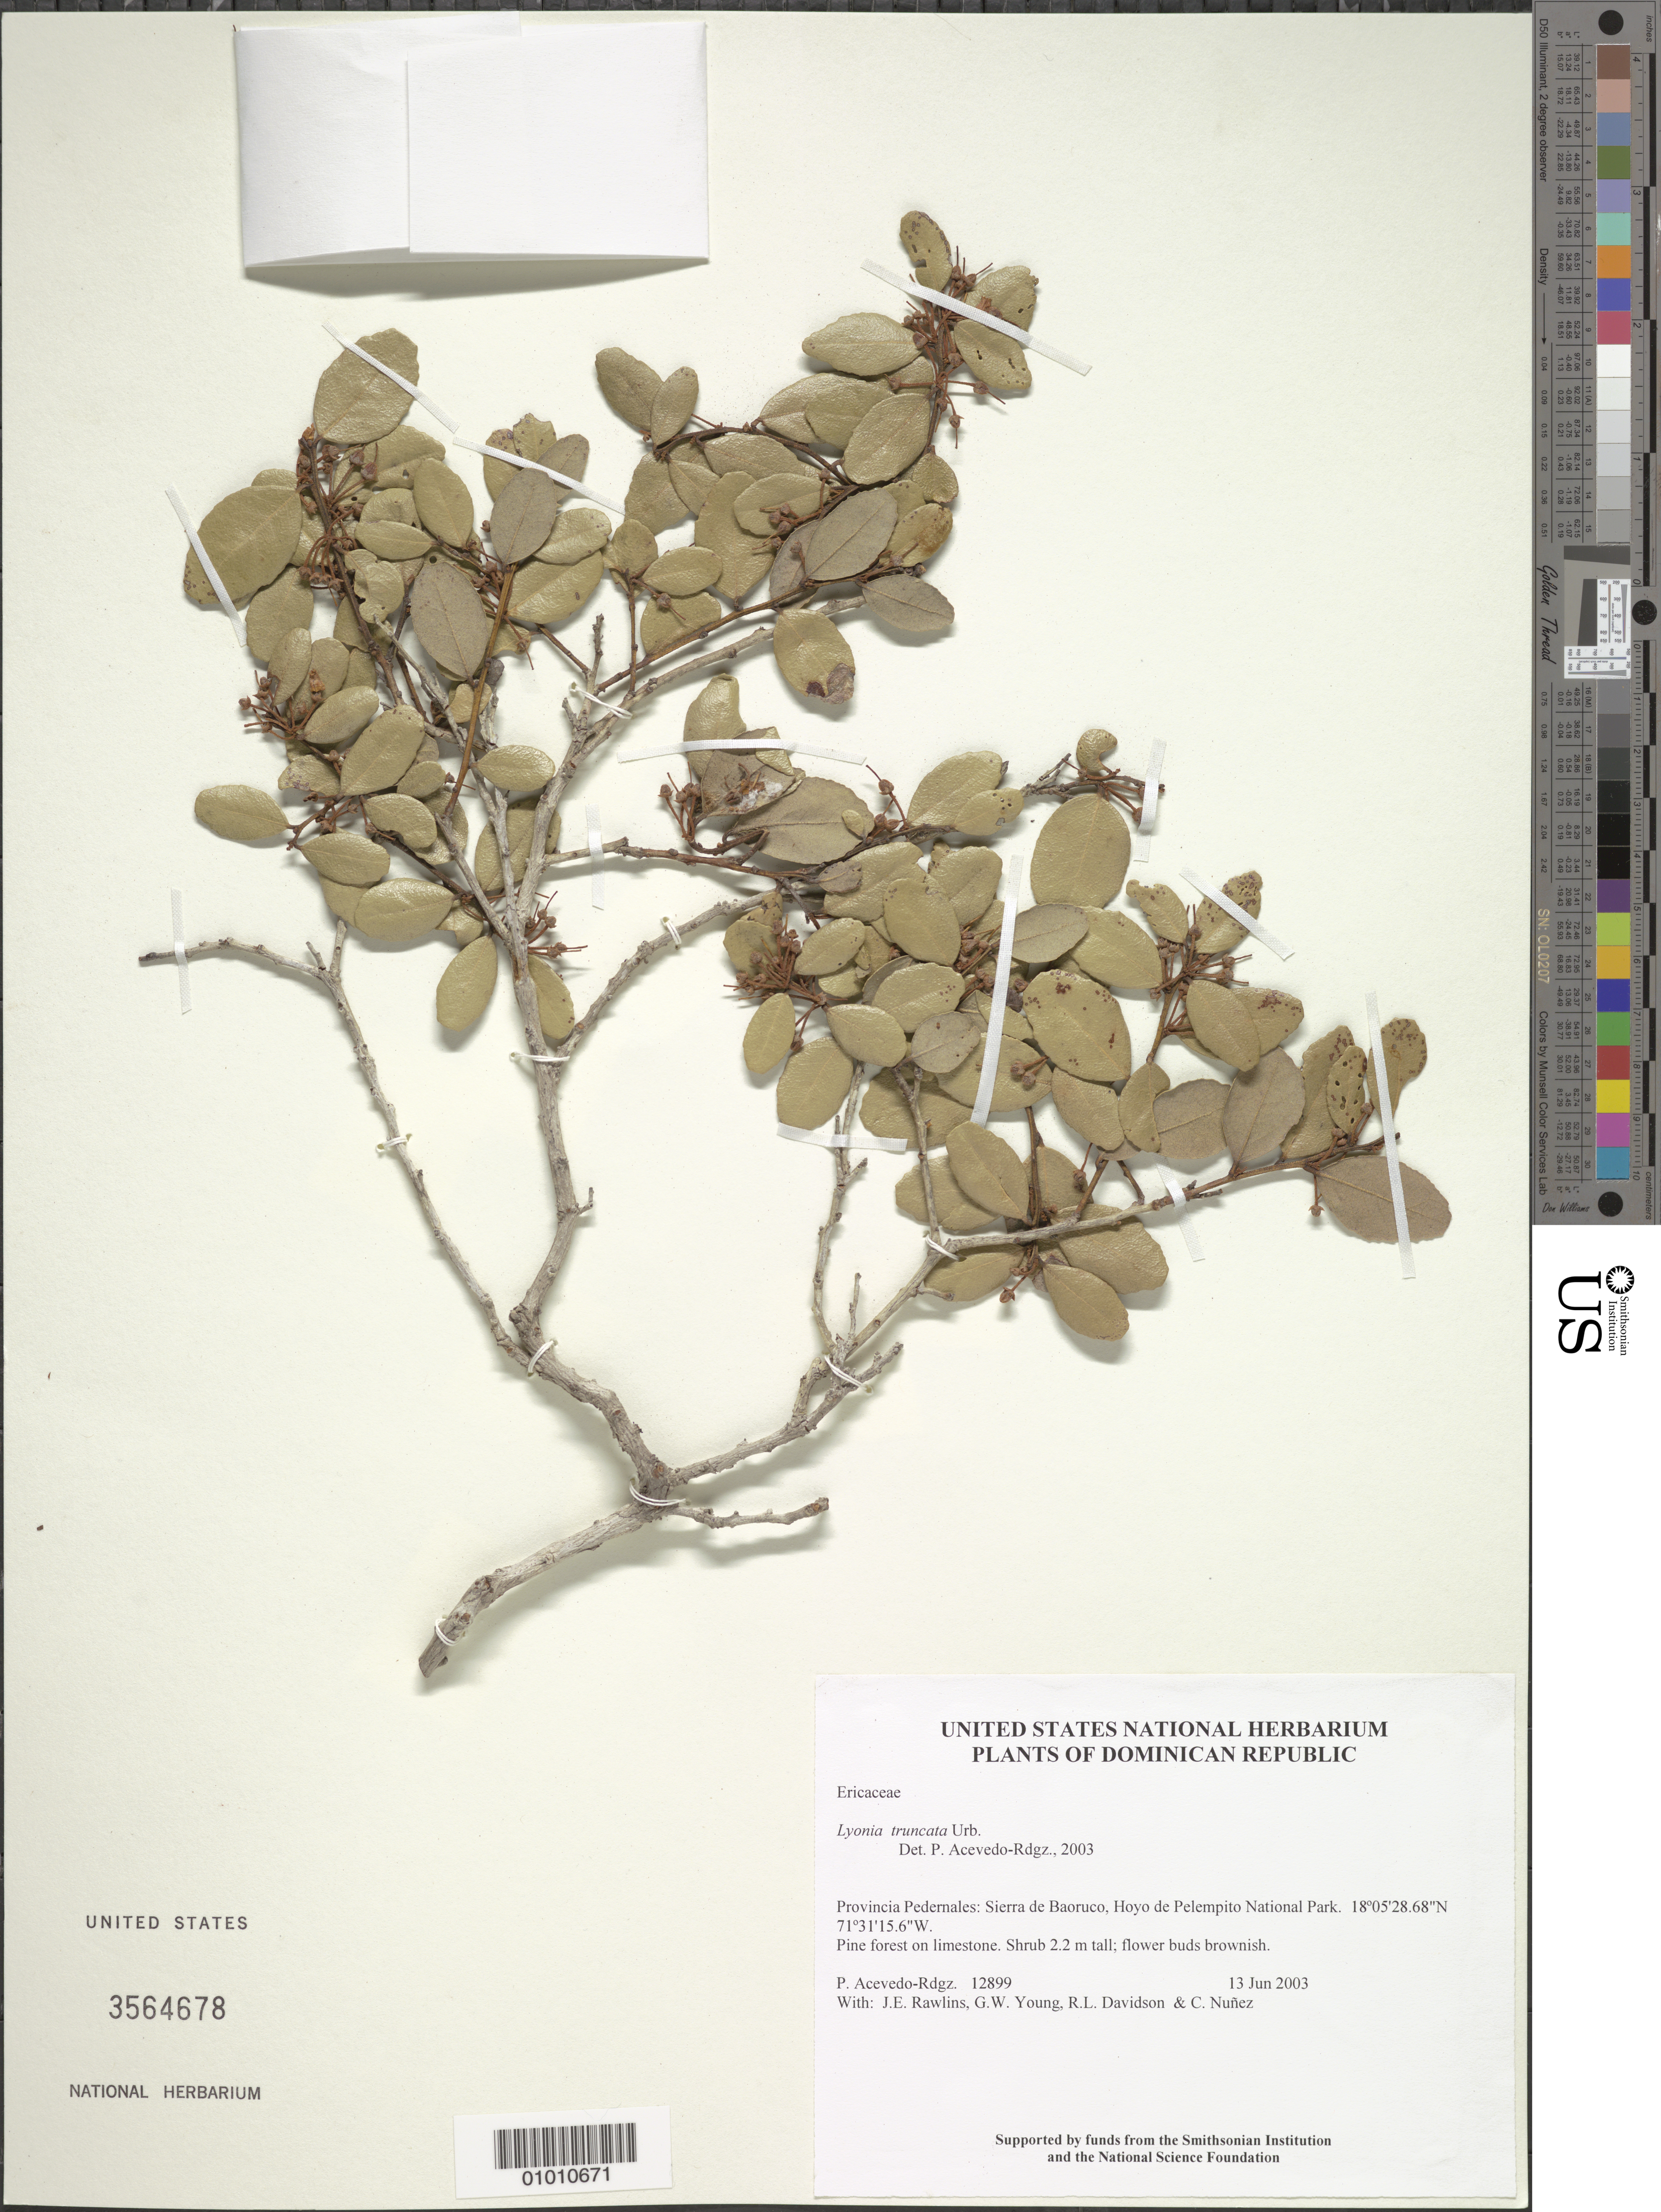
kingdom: Plantae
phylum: Tracheophyta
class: Magnoliopsida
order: Ericales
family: Ericaceae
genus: Lyonia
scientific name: Lyonia truncata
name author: Urb.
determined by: Acevedo-Rodríguez, P., (BOT), Smithsonian Institution - National Museum of Natural History (UNITED STATES)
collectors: P. Acevedo-Rodr., J. Rawlins, G. Young, R. Davidson & C. Nunez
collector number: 12899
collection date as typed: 13 Jun 2003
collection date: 2003-06-13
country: Dominican Republic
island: Hispaniola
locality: Provincia Pedernales: Sierra de Baoruco, Hoyo de Pelempito National Park.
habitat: Pine forest on limestone.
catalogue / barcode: US 3564678